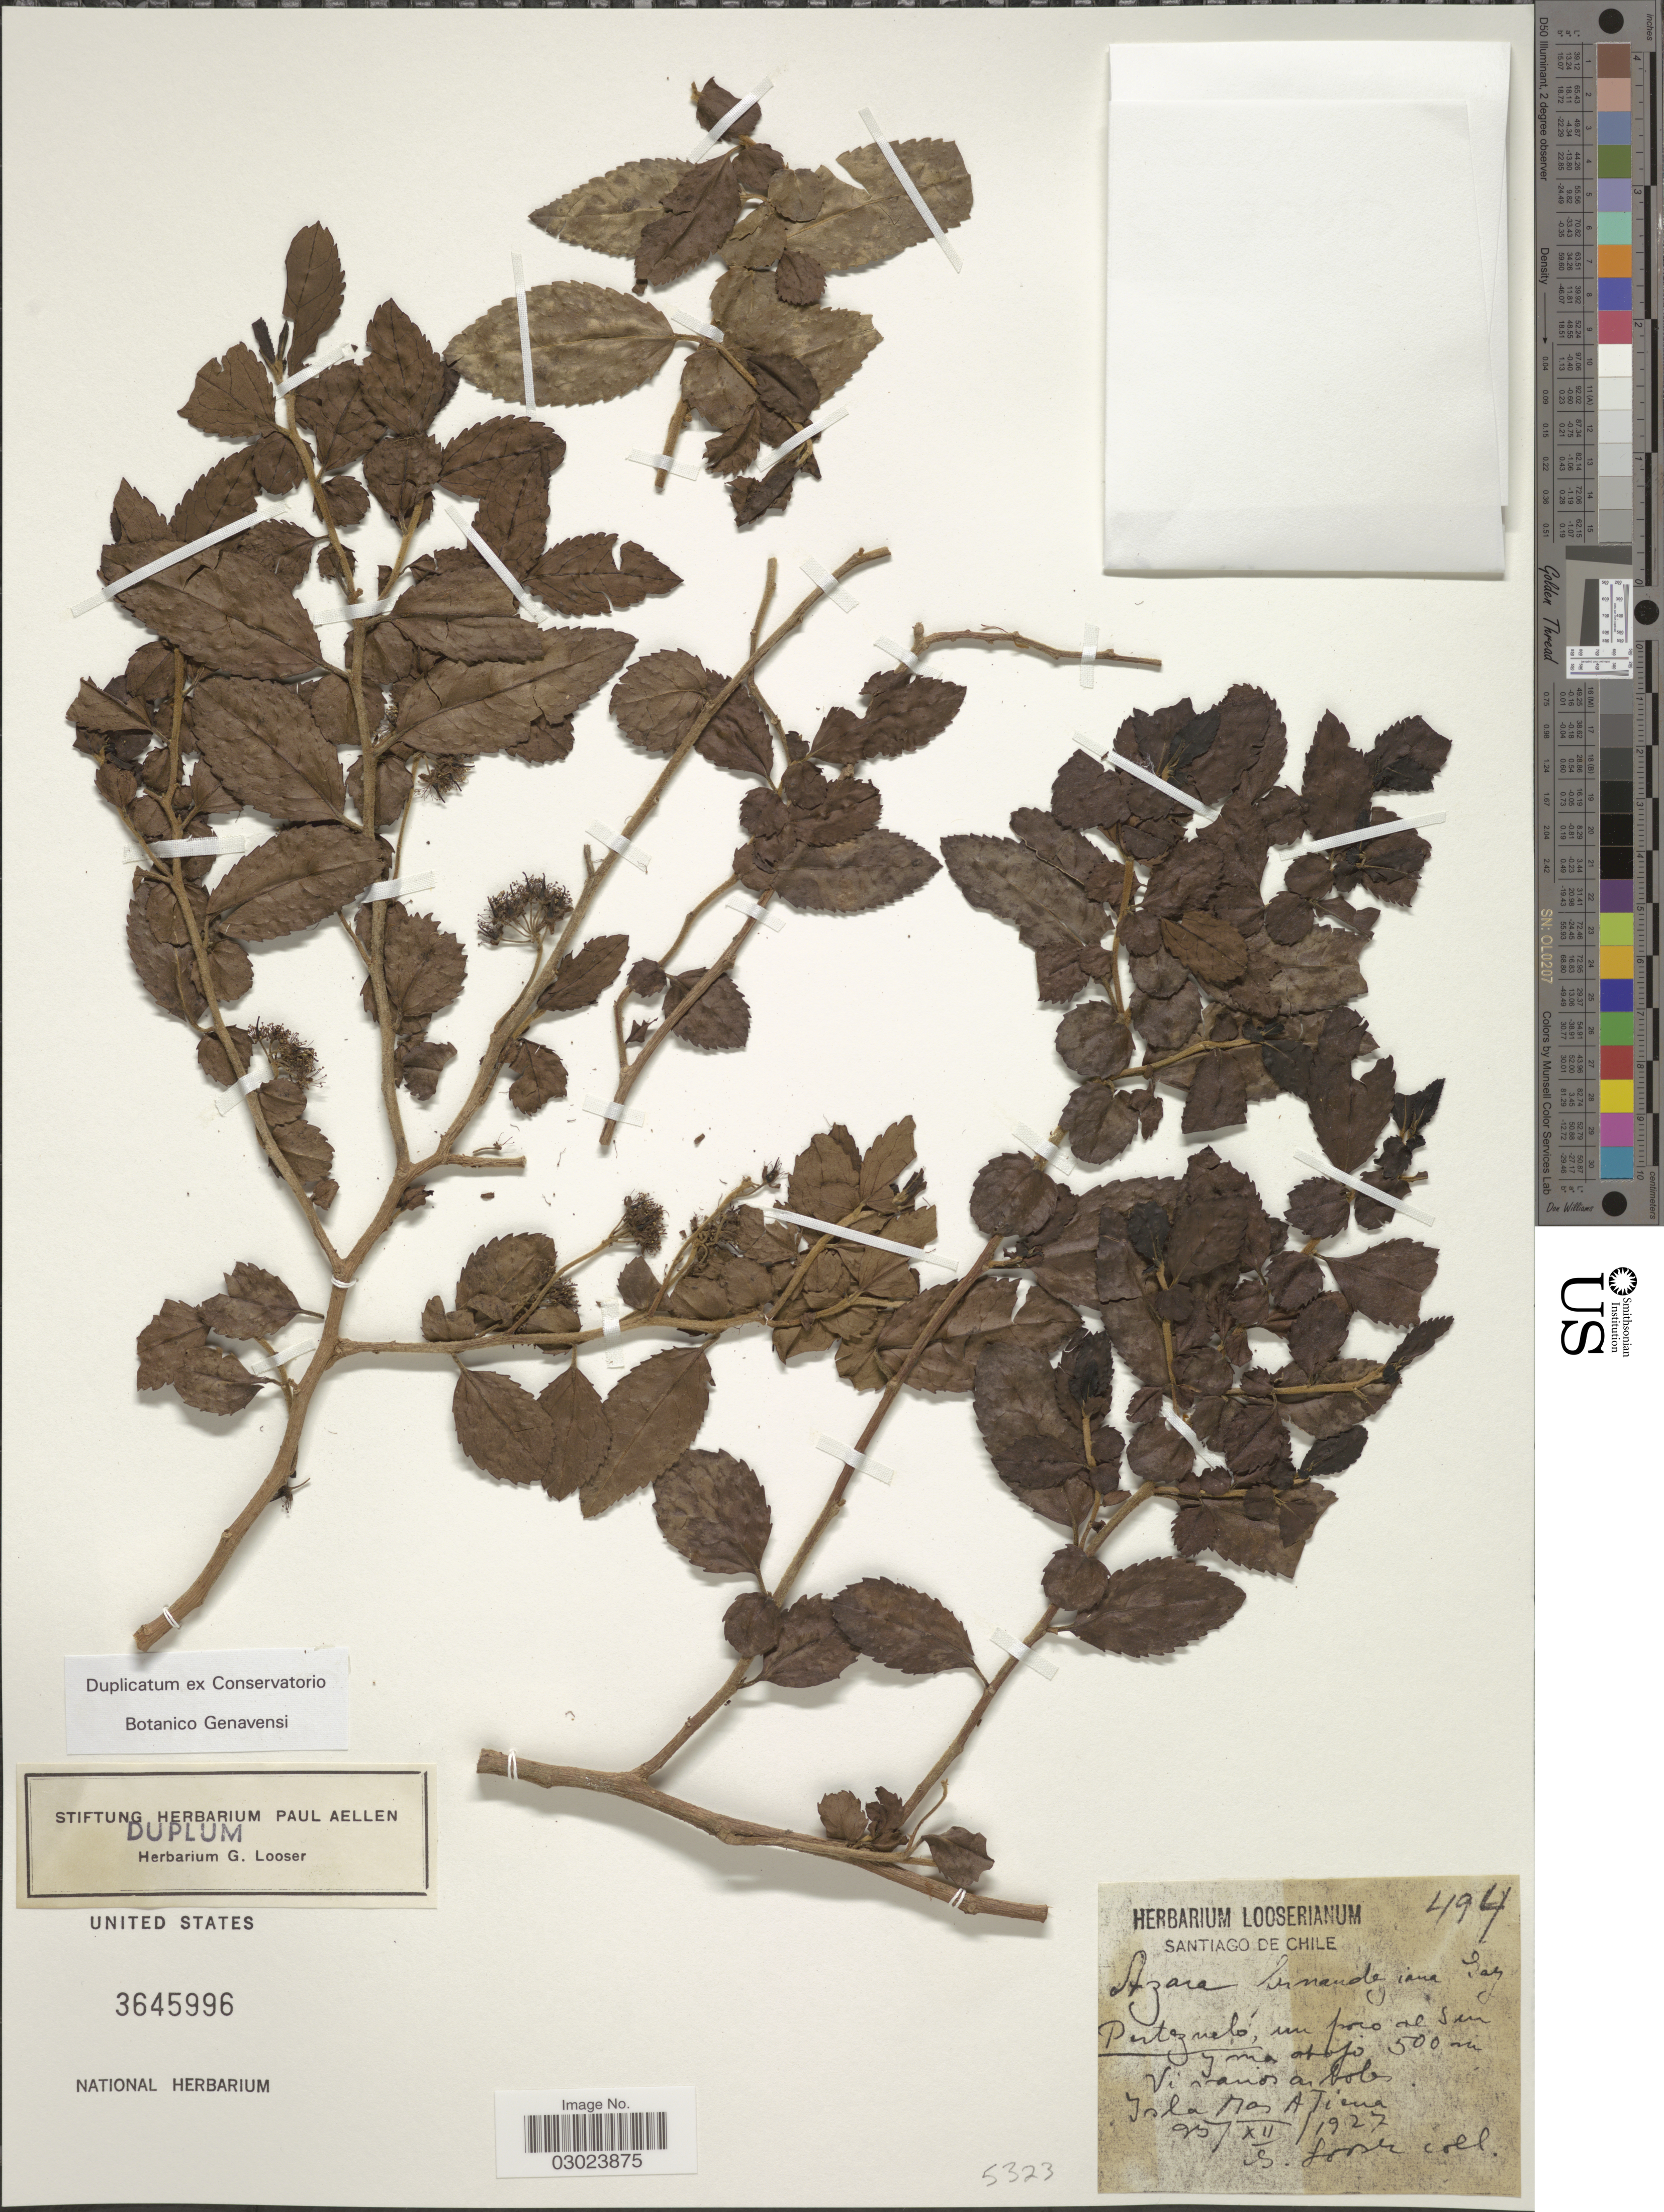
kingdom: Plantae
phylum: Tracheophyta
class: Magnoliopsida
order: Malpighiales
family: Salicaceae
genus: Azara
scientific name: Azara fernandeziana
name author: Gay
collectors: G. Looser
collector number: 494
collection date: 1927-12-25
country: Chile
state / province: Valparaíso (V)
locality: Isla Mas A Tierra.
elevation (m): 500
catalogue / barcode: US 3645996